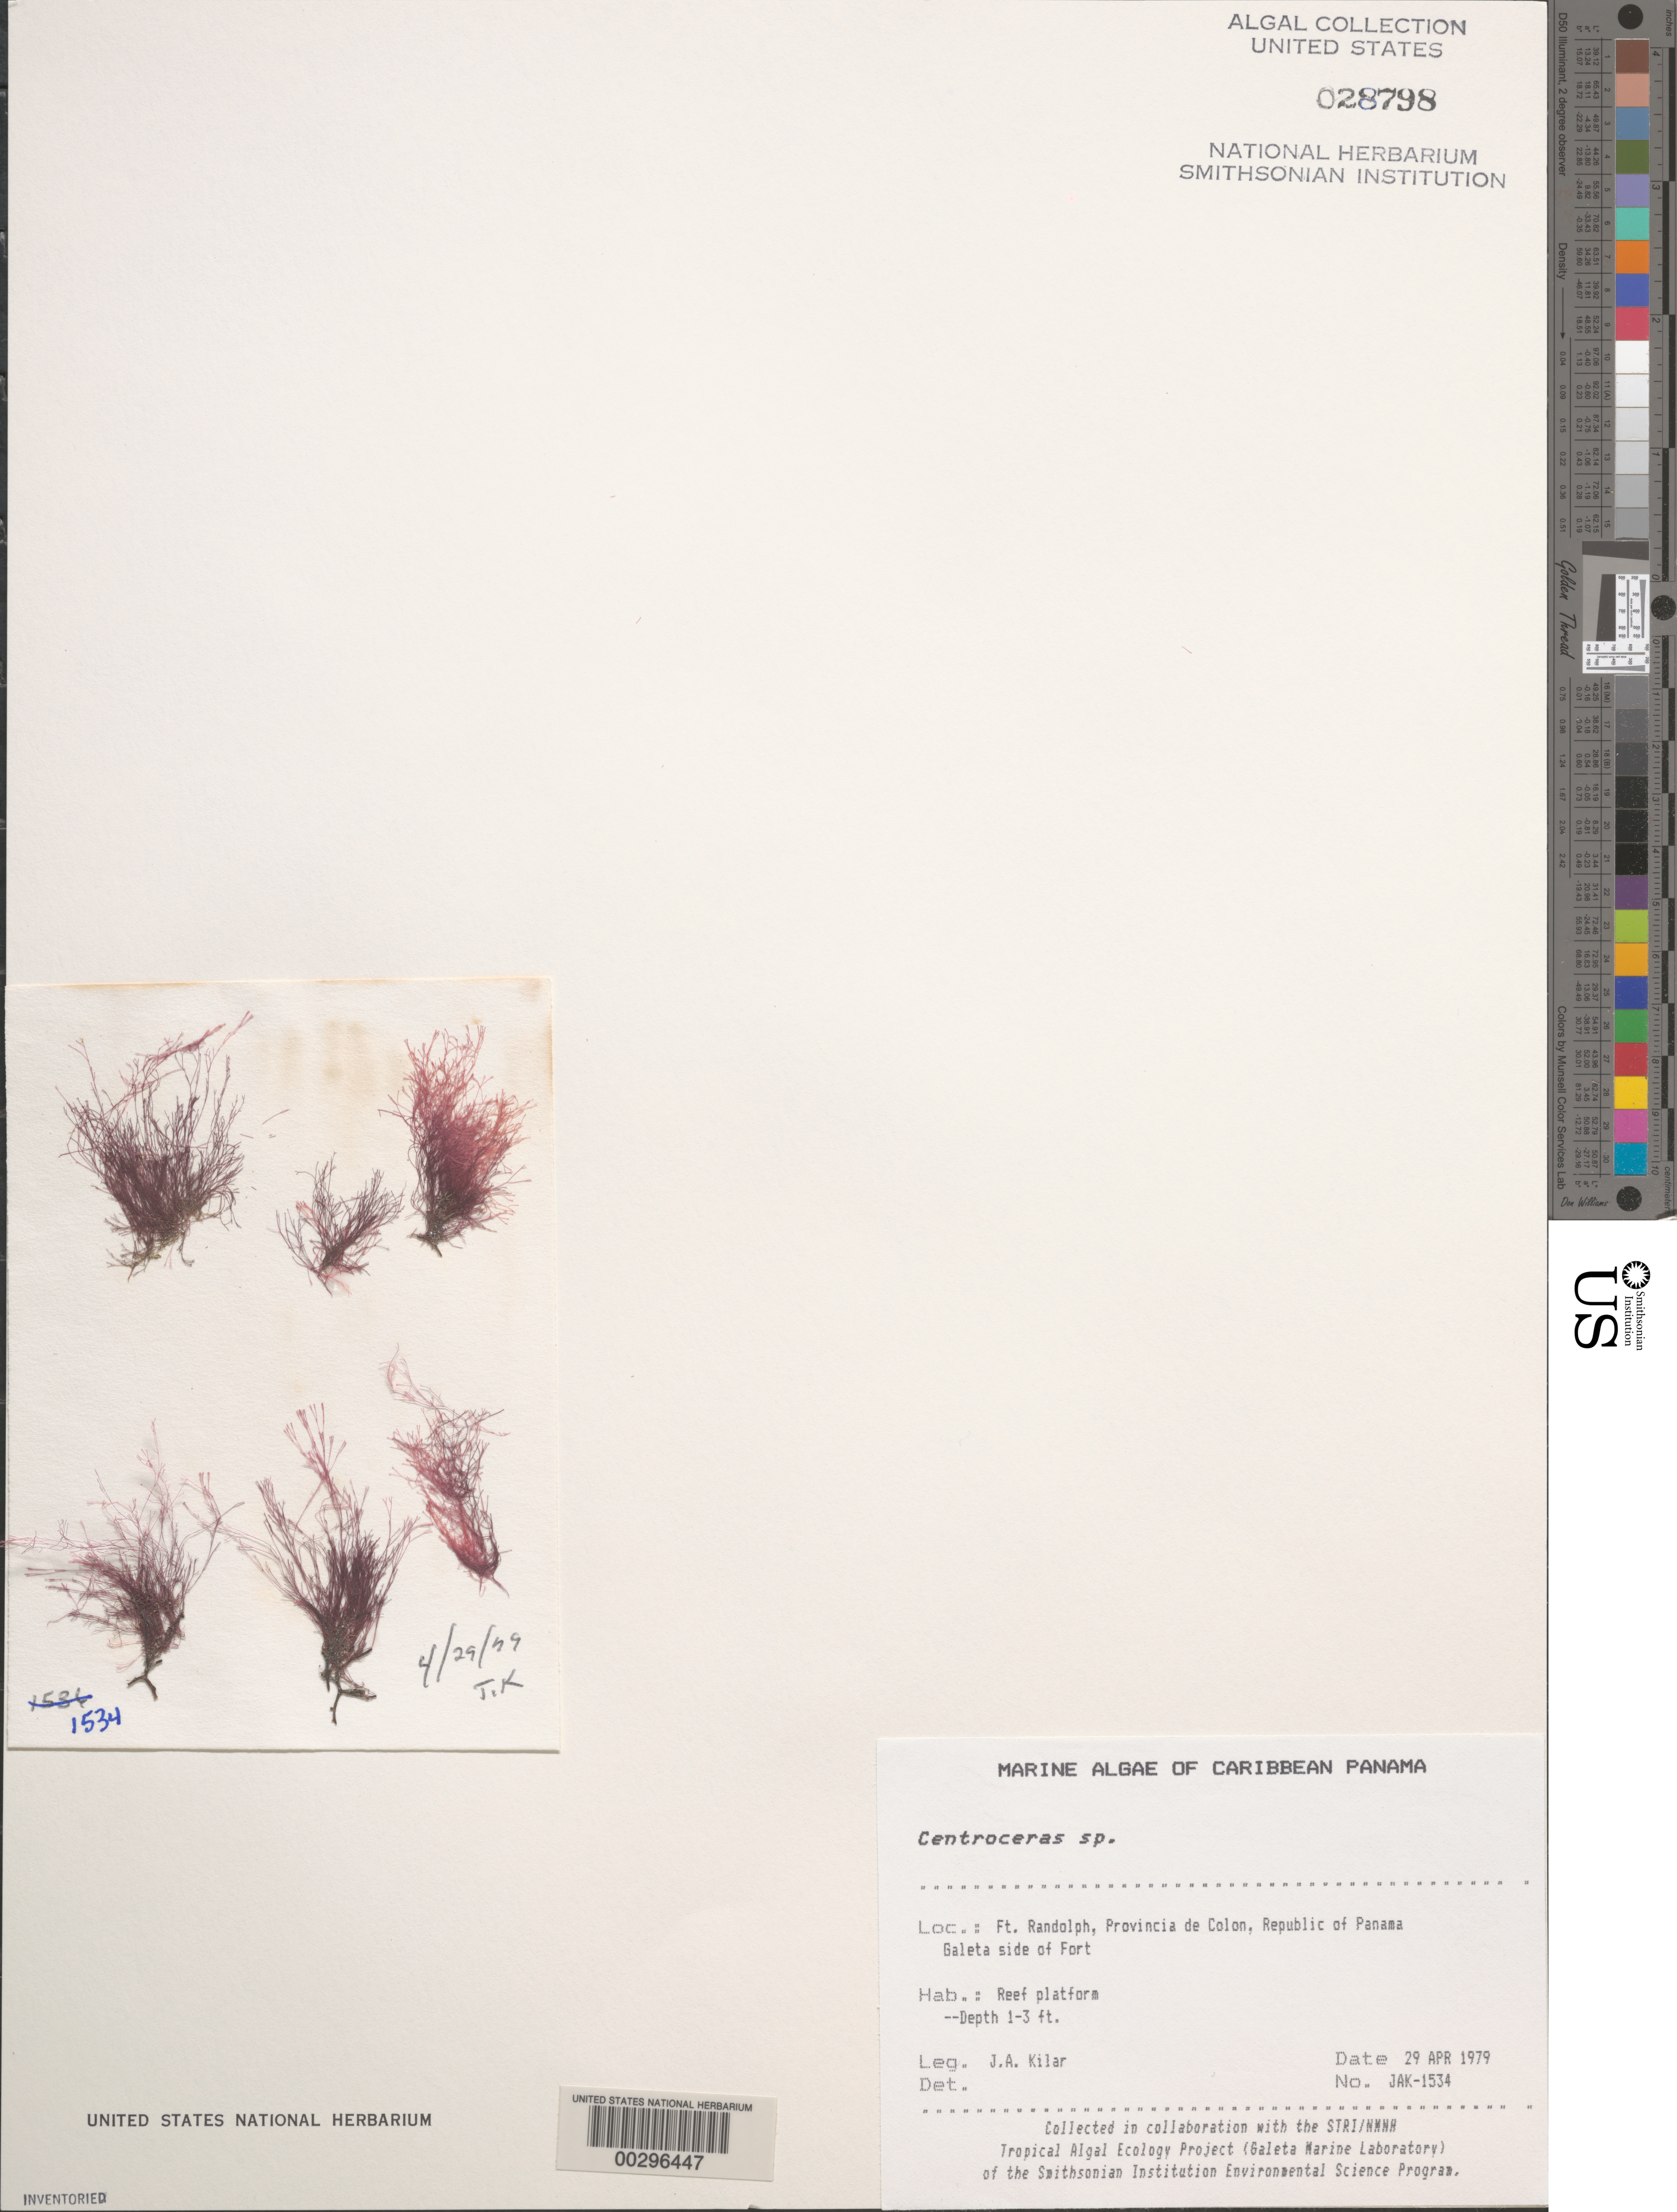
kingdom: Plantae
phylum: Rhodophyta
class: Florideophyceae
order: Ceramiales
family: Ceramiaceae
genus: Centroceras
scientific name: Centroceras sp.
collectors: J. A. Kilar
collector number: JAK-1534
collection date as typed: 29 Apr 1979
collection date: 1979-04-29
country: Panama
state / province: Colón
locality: Fort Randolph, Galeta side of fort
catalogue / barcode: US 28798